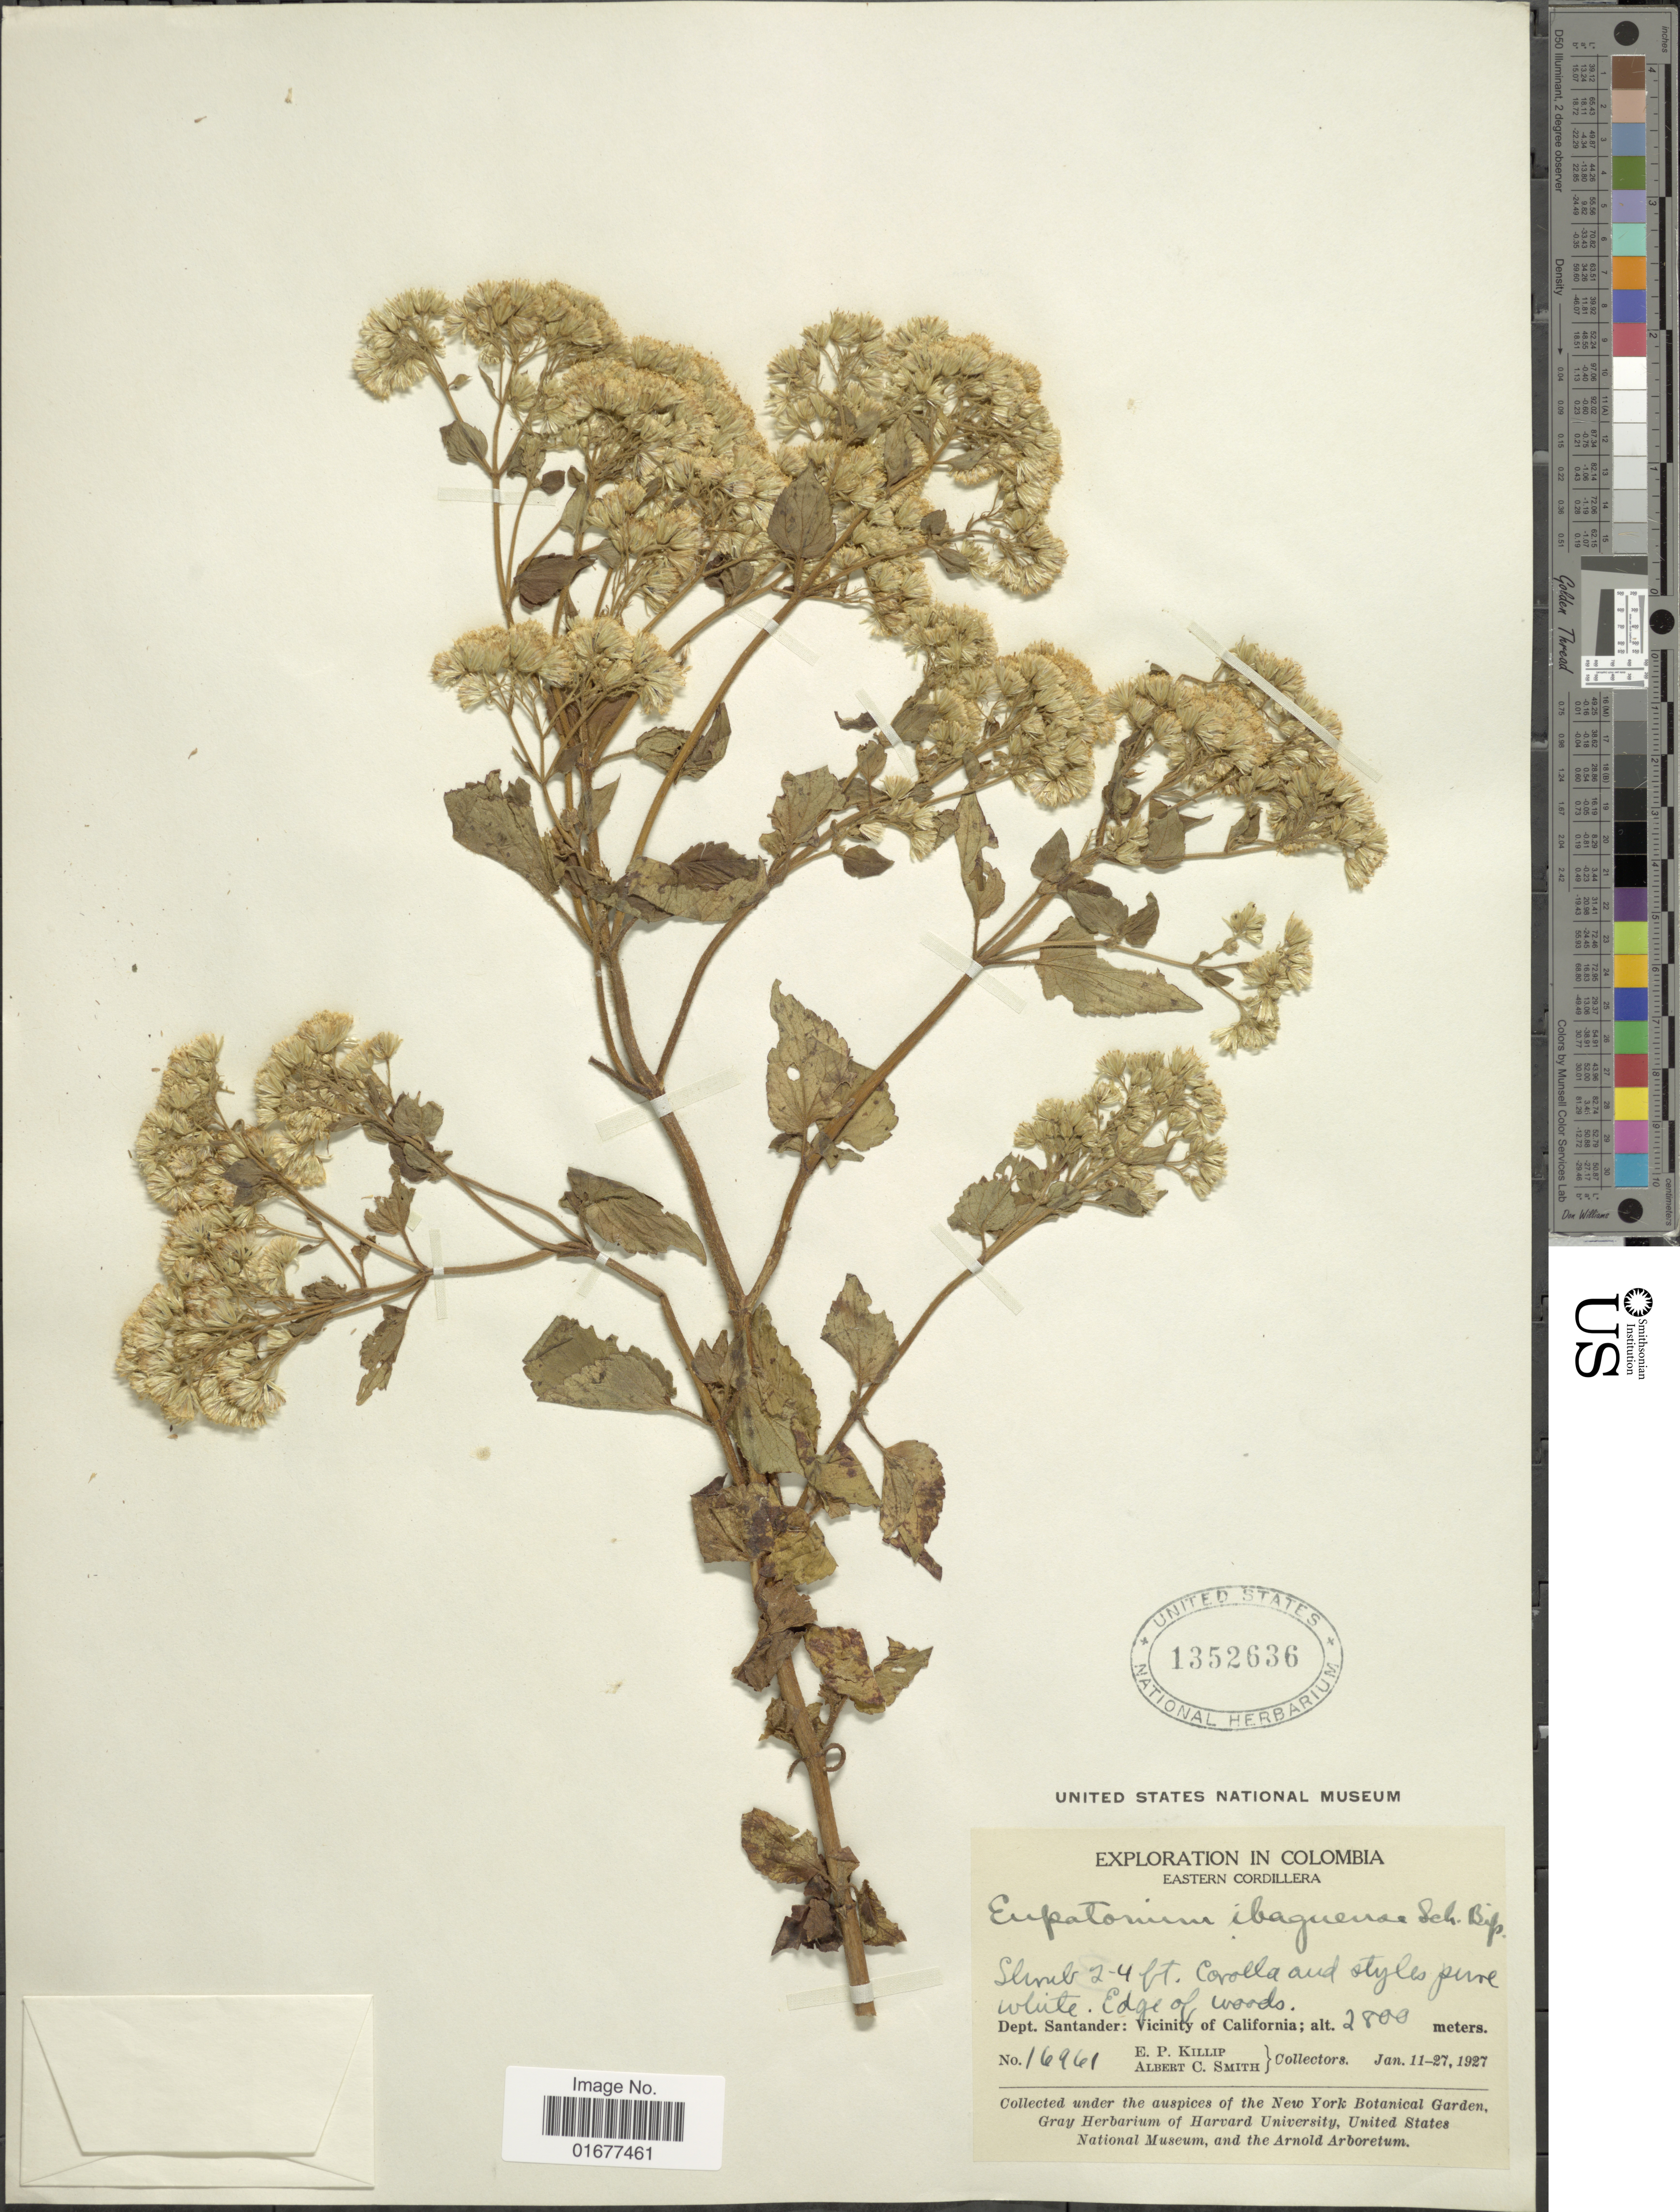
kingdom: Plantae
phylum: Tracheophyta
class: Magnoliopsida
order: Asterales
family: Asteraceae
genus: Ageratina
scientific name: Ageratina pichinchensis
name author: (Kunth) R.M. King & H. Rob.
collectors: E. P. Killip & A. C. Smith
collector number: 16961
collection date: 1927-01-11/1927-01-27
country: Colombia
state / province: Santander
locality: Vicinity of California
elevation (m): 2800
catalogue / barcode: US 1352636